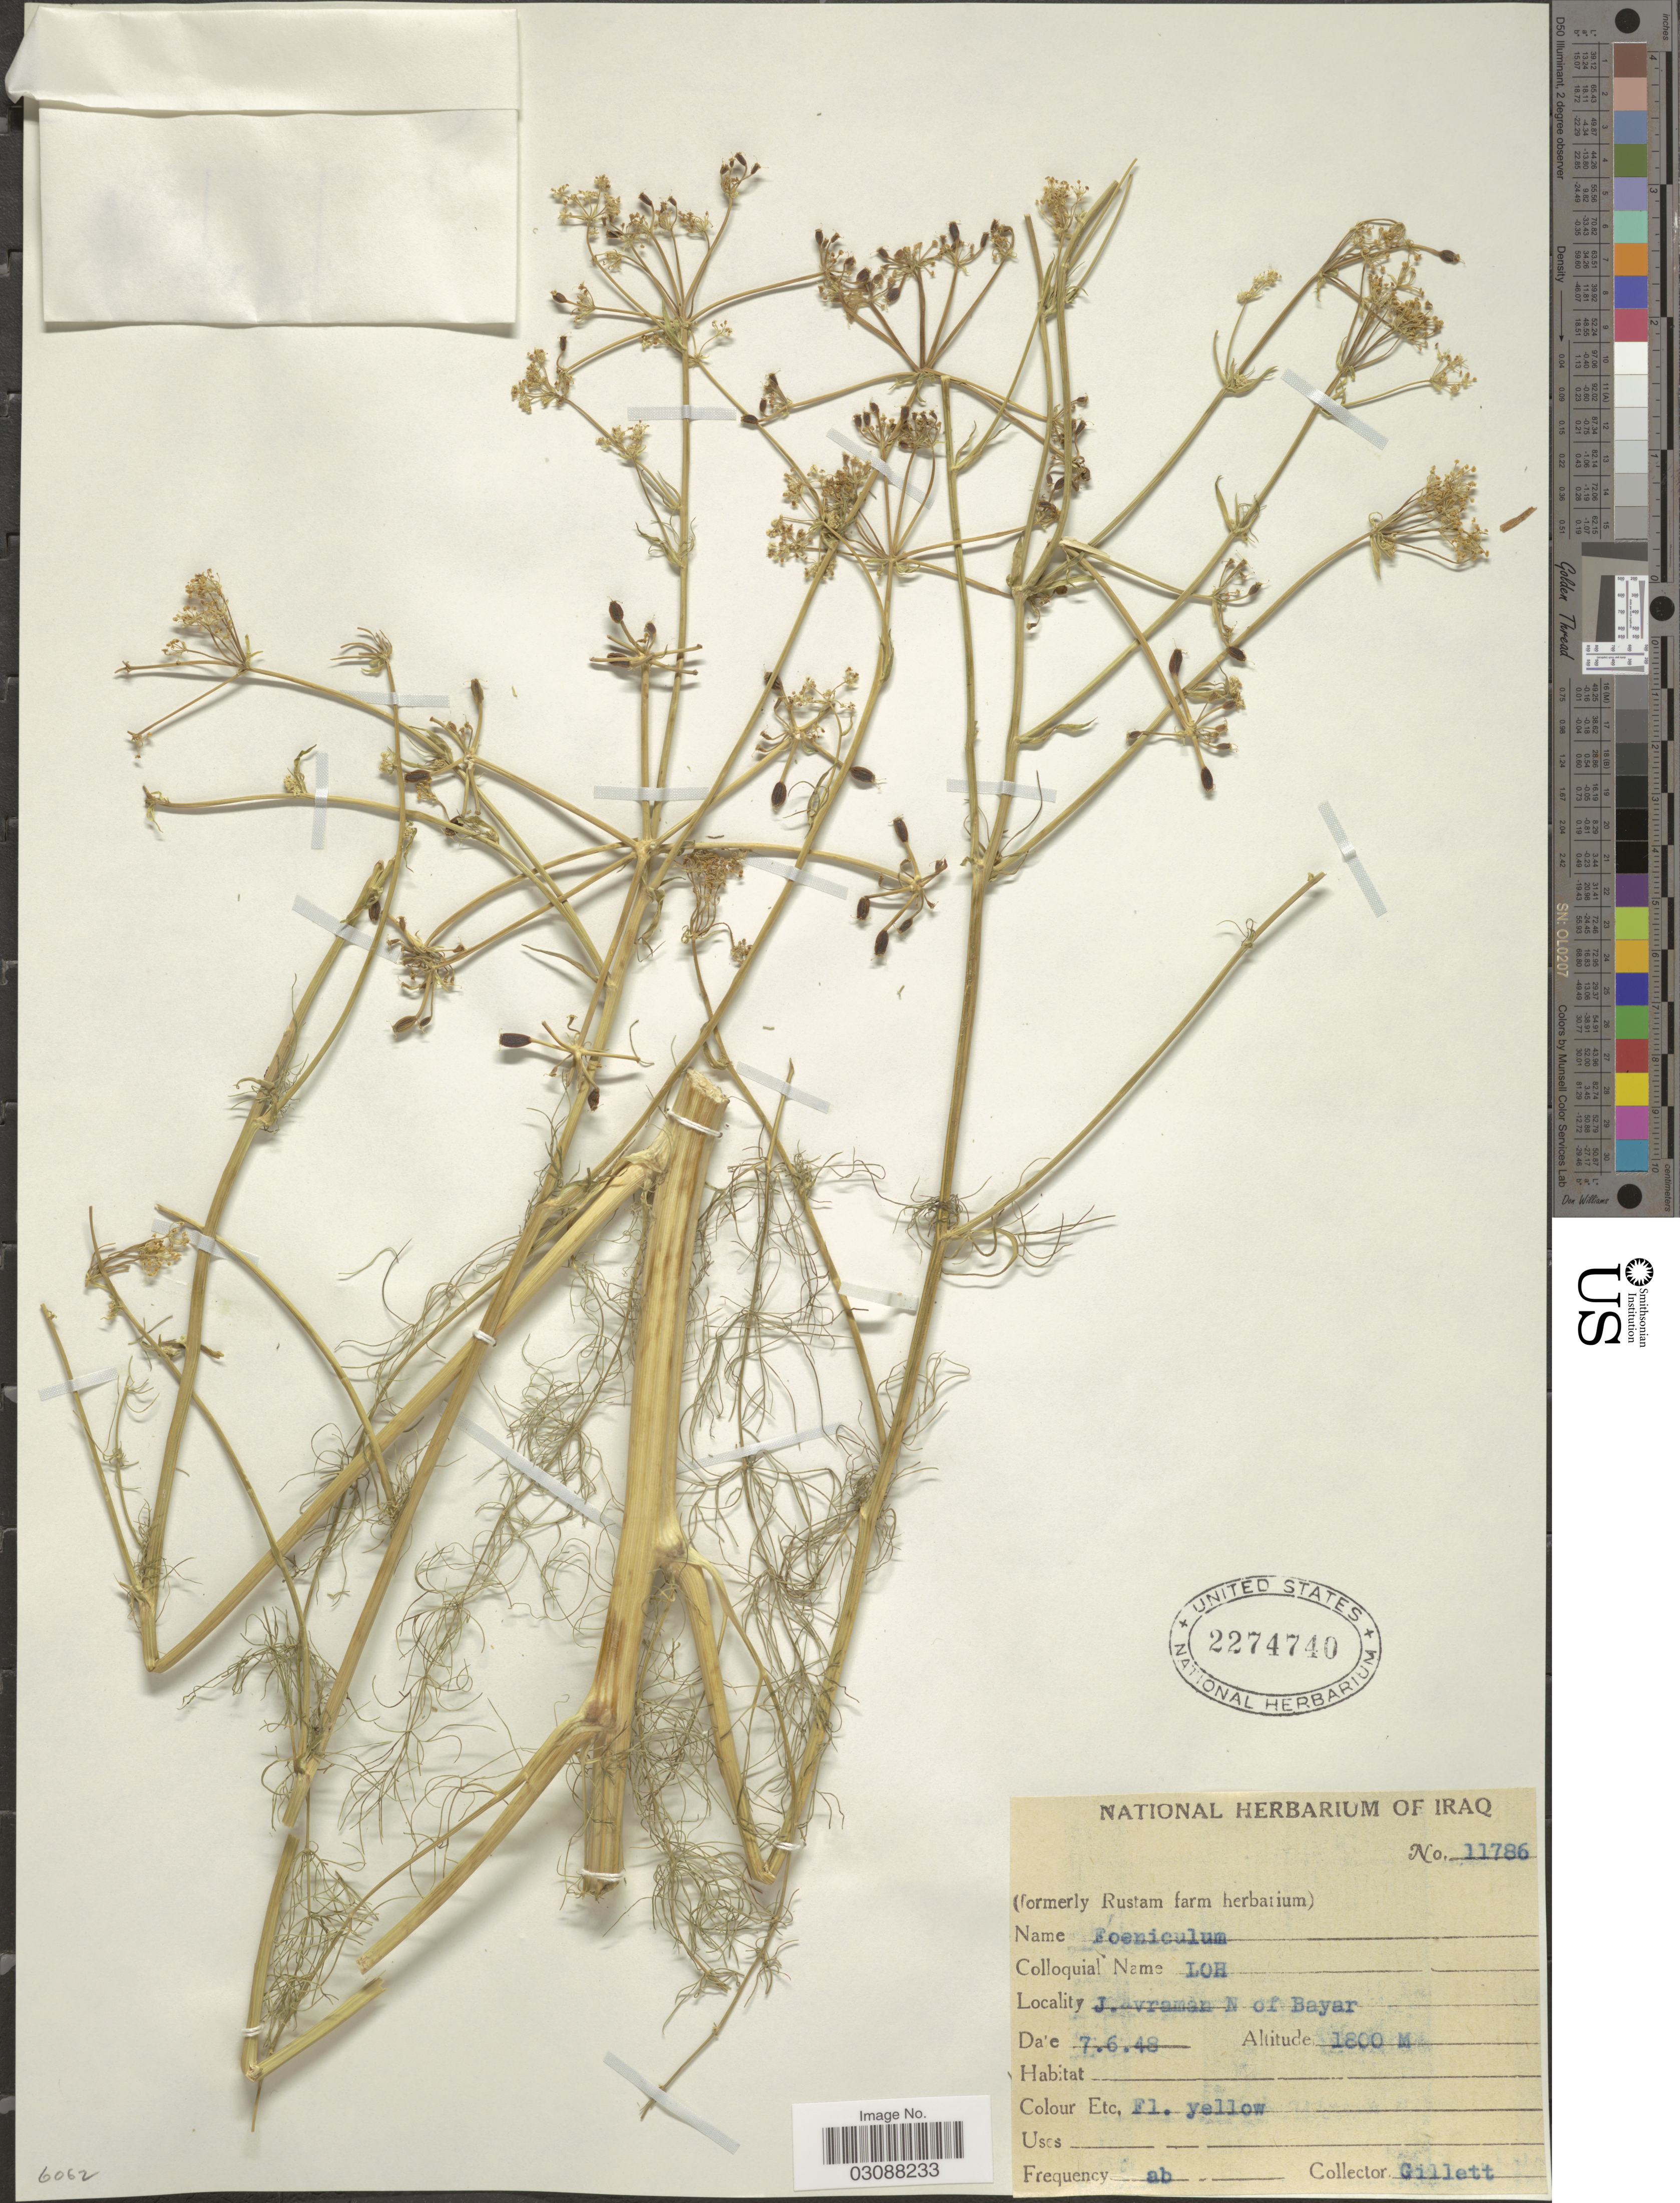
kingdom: Plantae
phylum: Tracheophyta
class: Magnoliopsida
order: Apiales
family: Apiaceae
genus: Foeniculum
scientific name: Foeniculum sp.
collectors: Gillett, --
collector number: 11786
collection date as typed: Transcribed d/m/y: 7/6/48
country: Iraq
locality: J [illegible text]avraman N of Bayar.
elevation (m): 1800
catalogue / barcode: US 2274740